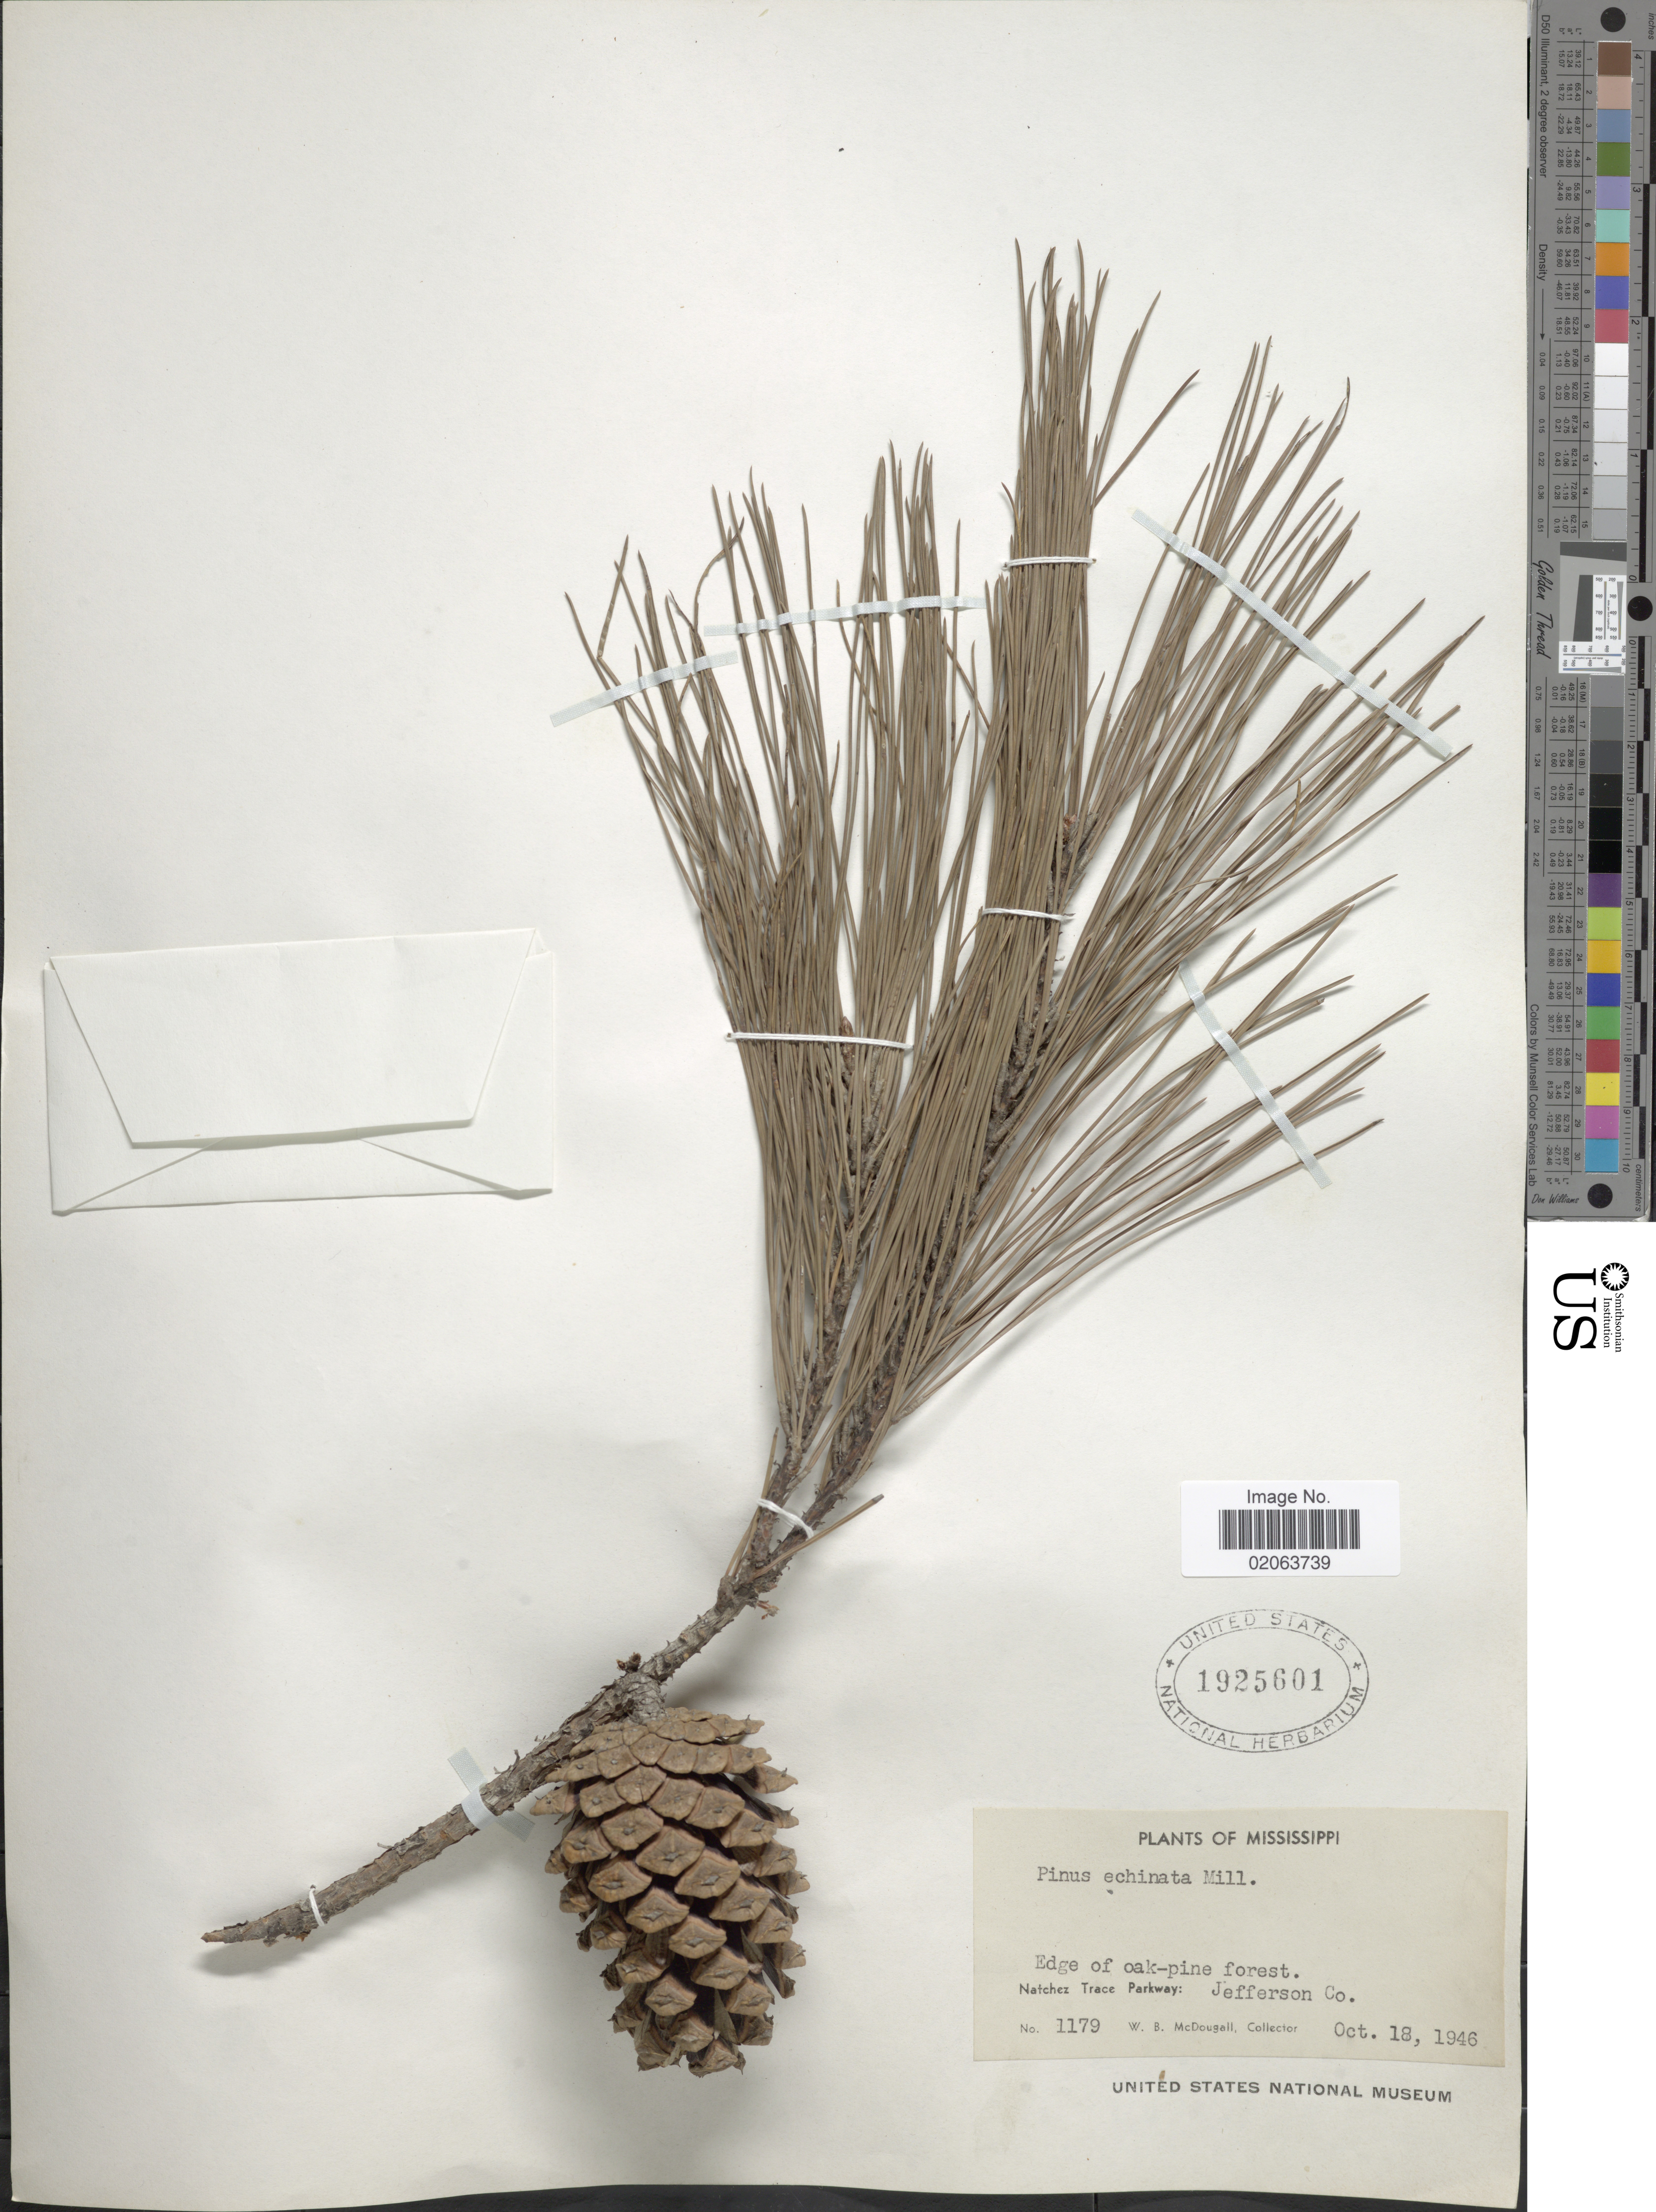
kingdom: Plantae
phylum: Tracheophyta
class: Pinopsida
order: Pinales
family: Pinaceae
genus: Pinus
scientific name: Pinus echinata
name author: Mill.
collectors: W. B. McDougall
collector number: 1179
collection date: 1946-10-18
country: United States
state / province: Mississippi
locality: Edge of oak-pine forest. Natchez Trace Parkway: Jefferson Co.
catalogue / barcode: US 1925601